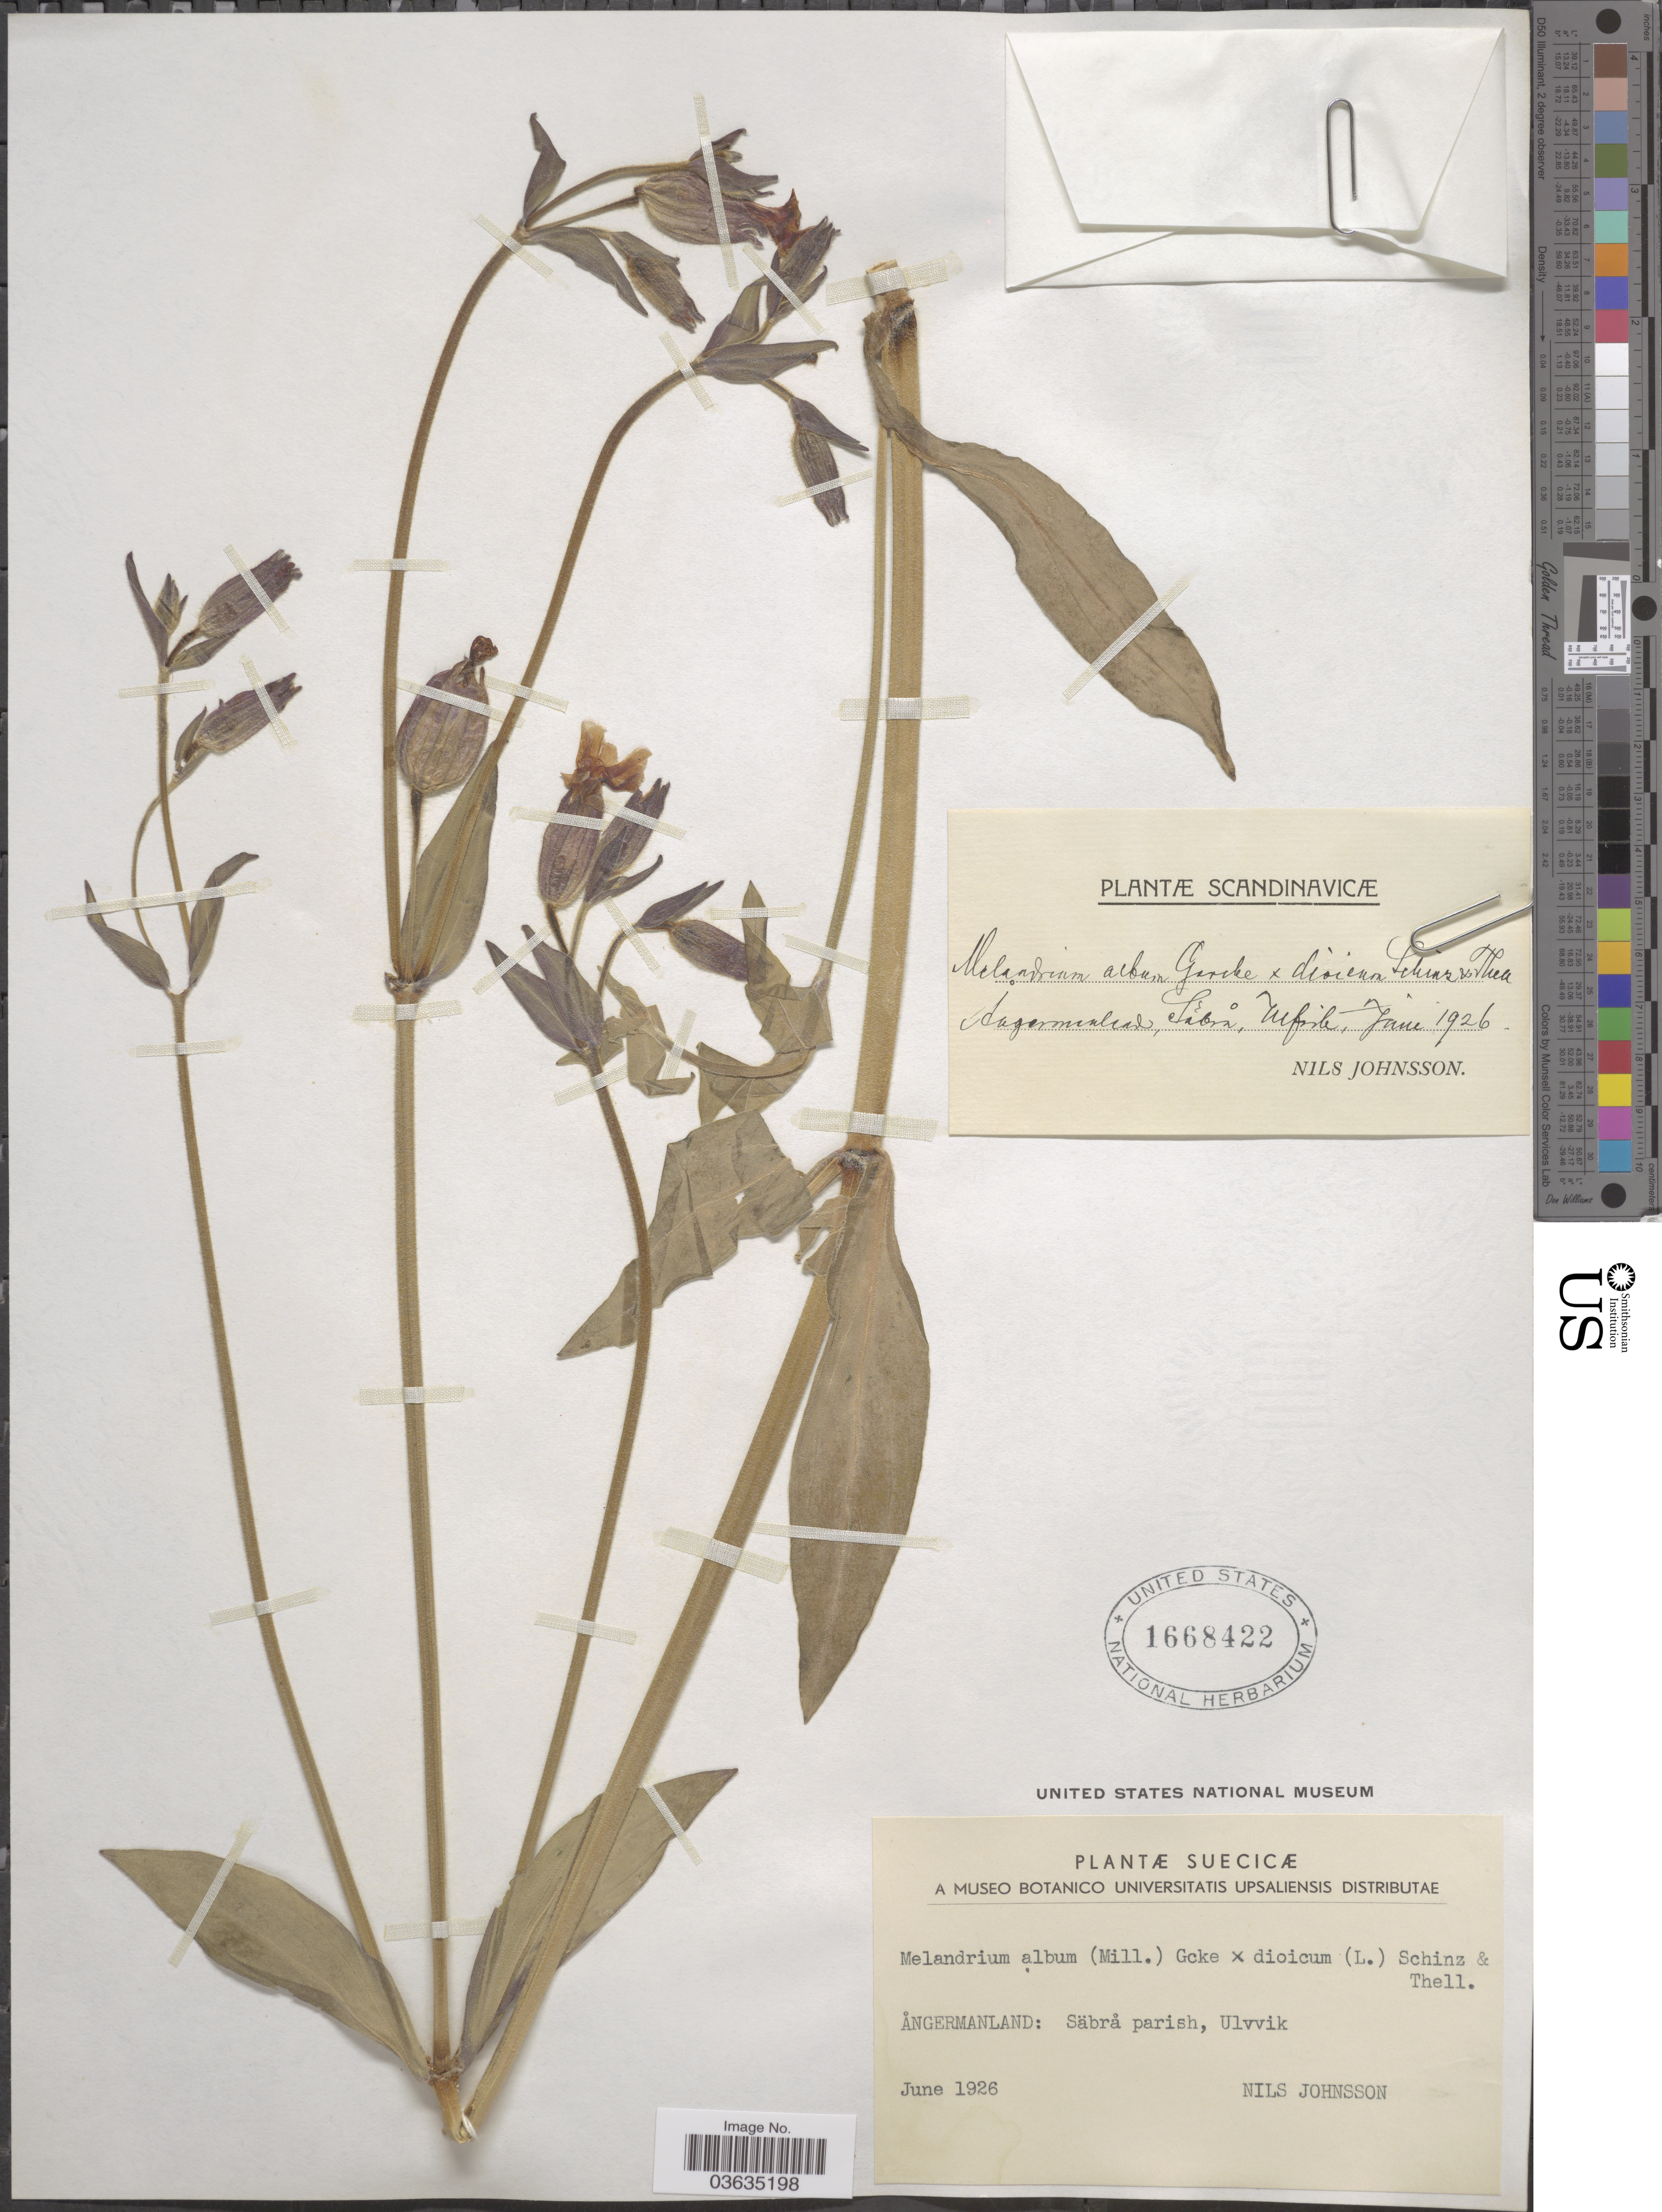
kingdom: Plantae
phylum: Tracheophyta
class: Magnoliopsida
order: Caryophyllales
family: Caryophyllaceae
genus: Silene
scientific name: Silene latifolia x S. dioica (L.) Clairv.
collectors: N. Johnsson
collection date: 1926-06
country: Sweden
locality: Suecicæ. Ångermanland: Säbrå parish, Ulvvik.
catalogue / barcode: US 1668422